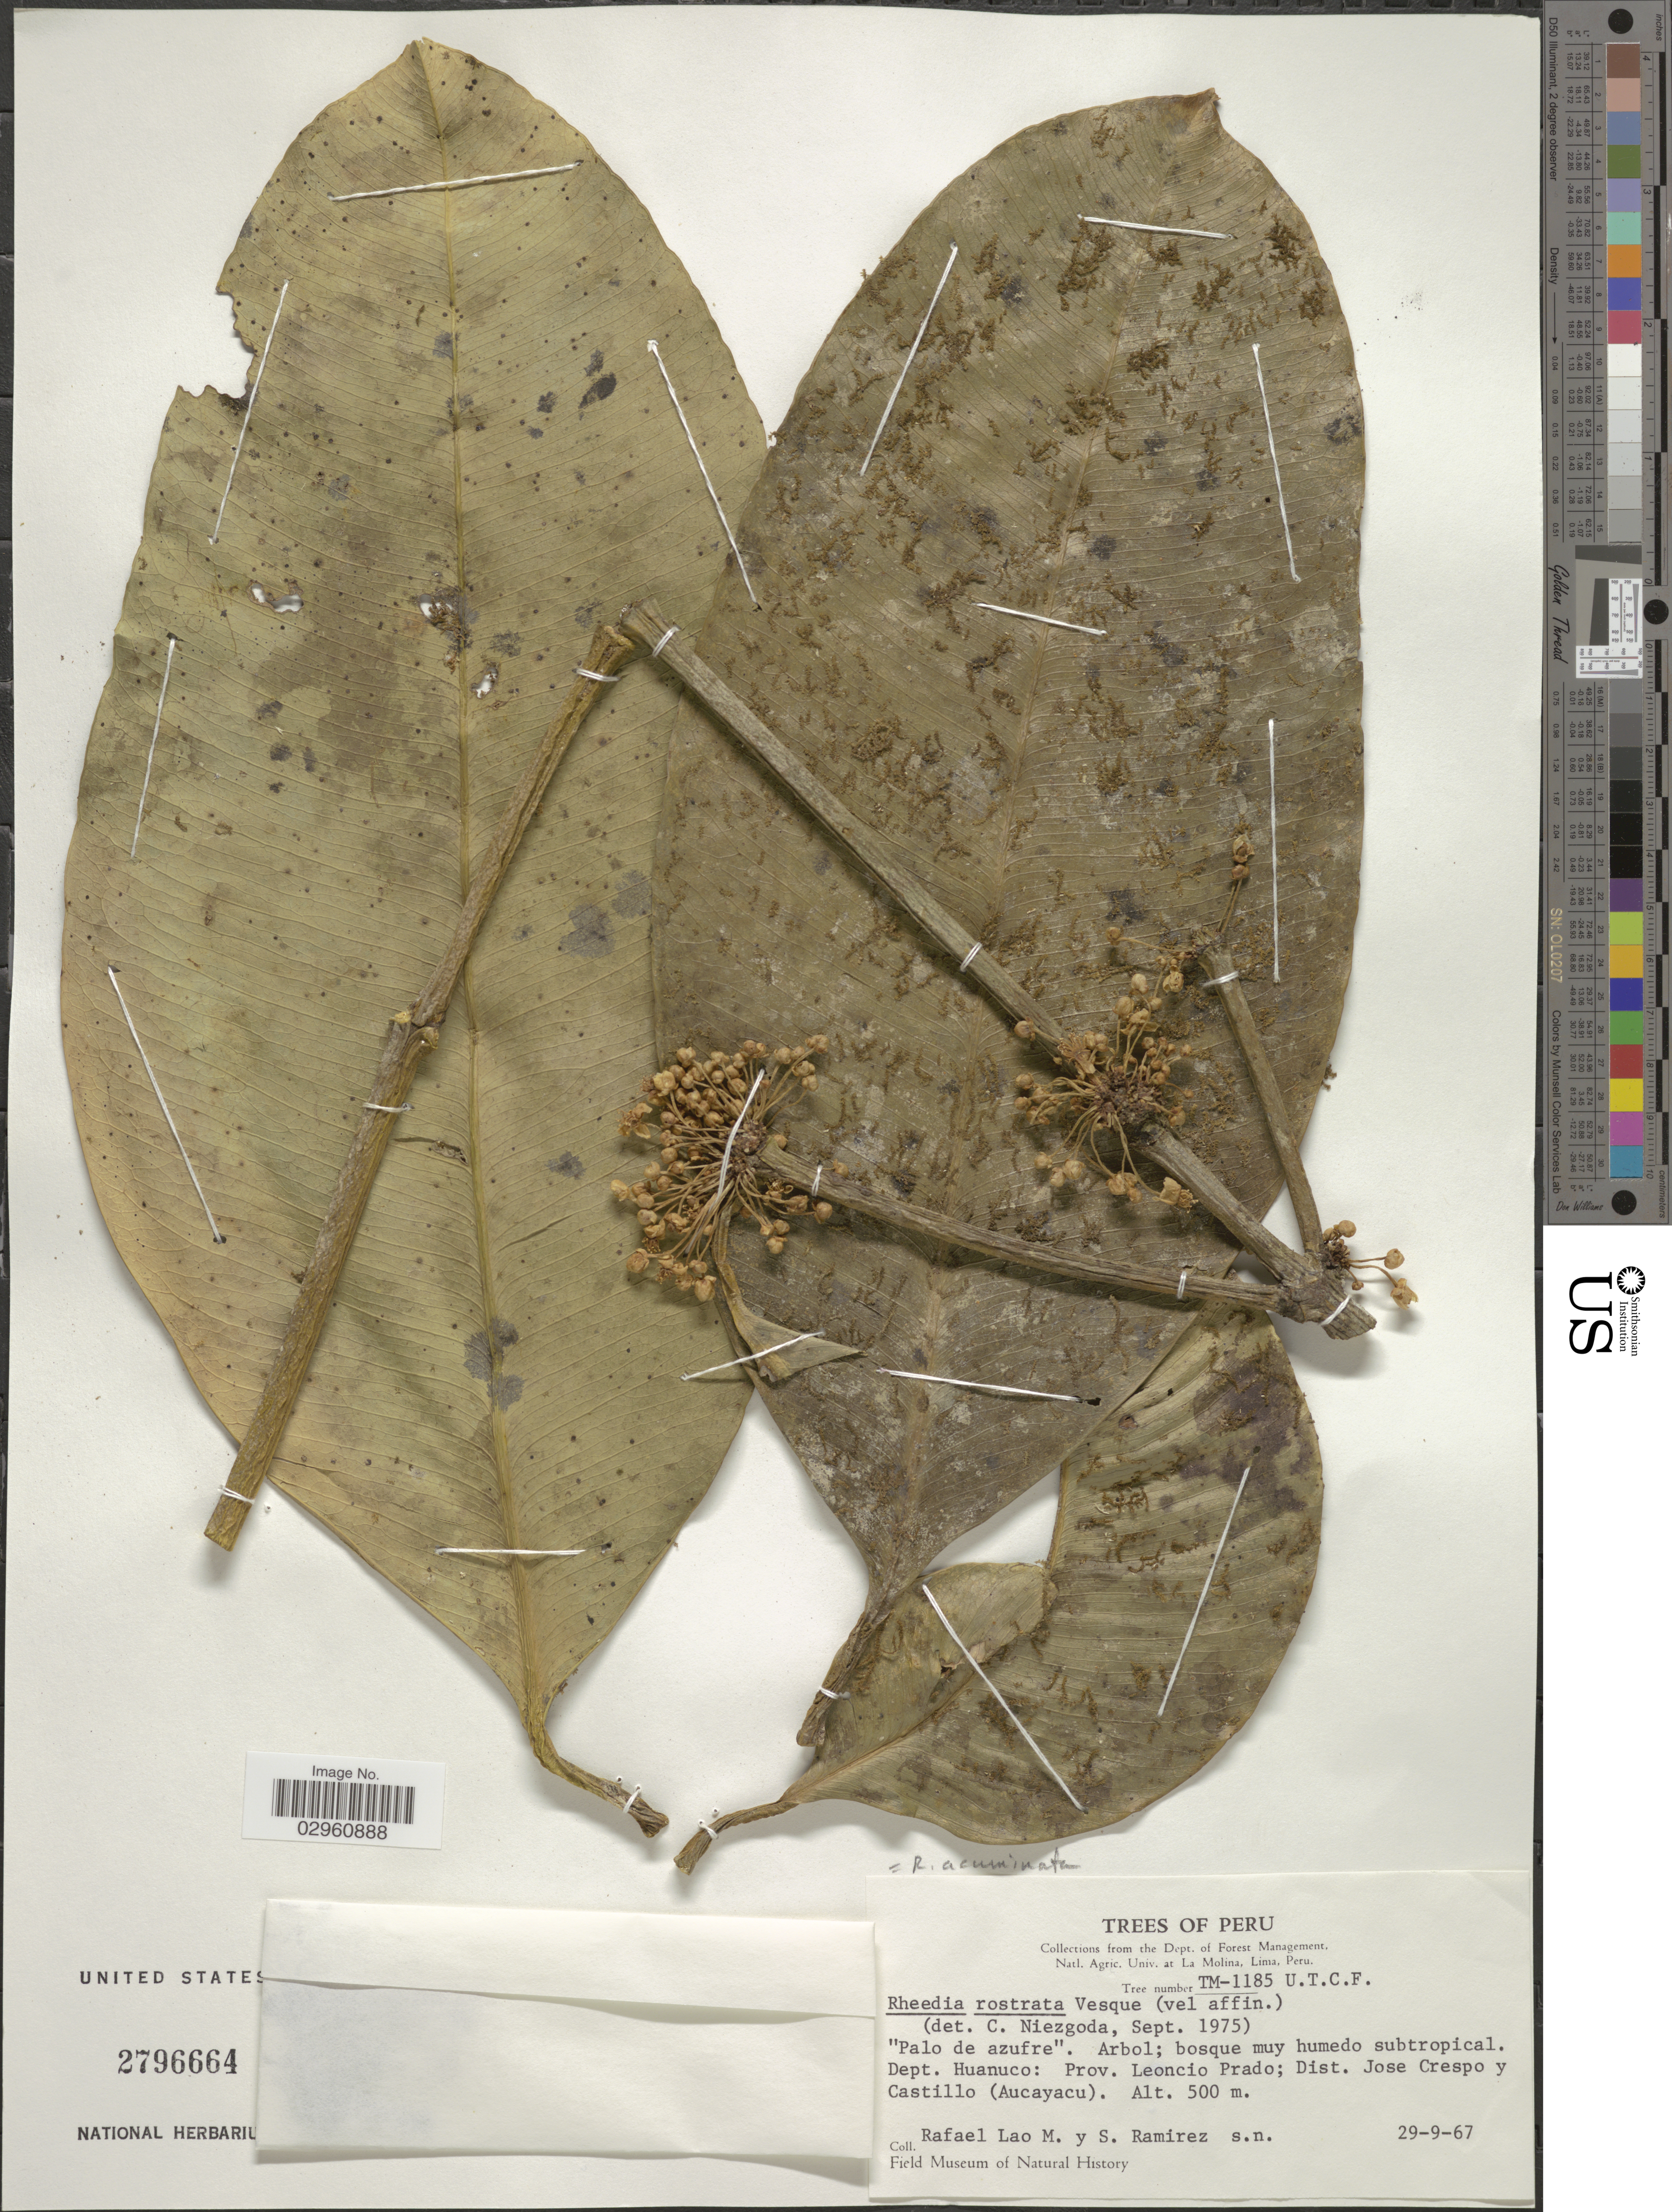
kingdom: Plantae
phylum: Tracheophyta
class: Magnoliopsida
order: Malpighiales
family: Clusiaceae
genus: Garcinia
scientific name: Garcinia madruno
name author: (Kunth) Hammel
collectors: R. Lao M. & S. Ramírez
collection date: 1967-09-29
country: Peru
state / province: Huánuco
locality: Dept. Huanuco: Prov. Leoncio Prado; Dist. Jose Crespo y Castillo (Aucayacu).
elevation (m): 500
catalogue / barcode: US 2796664